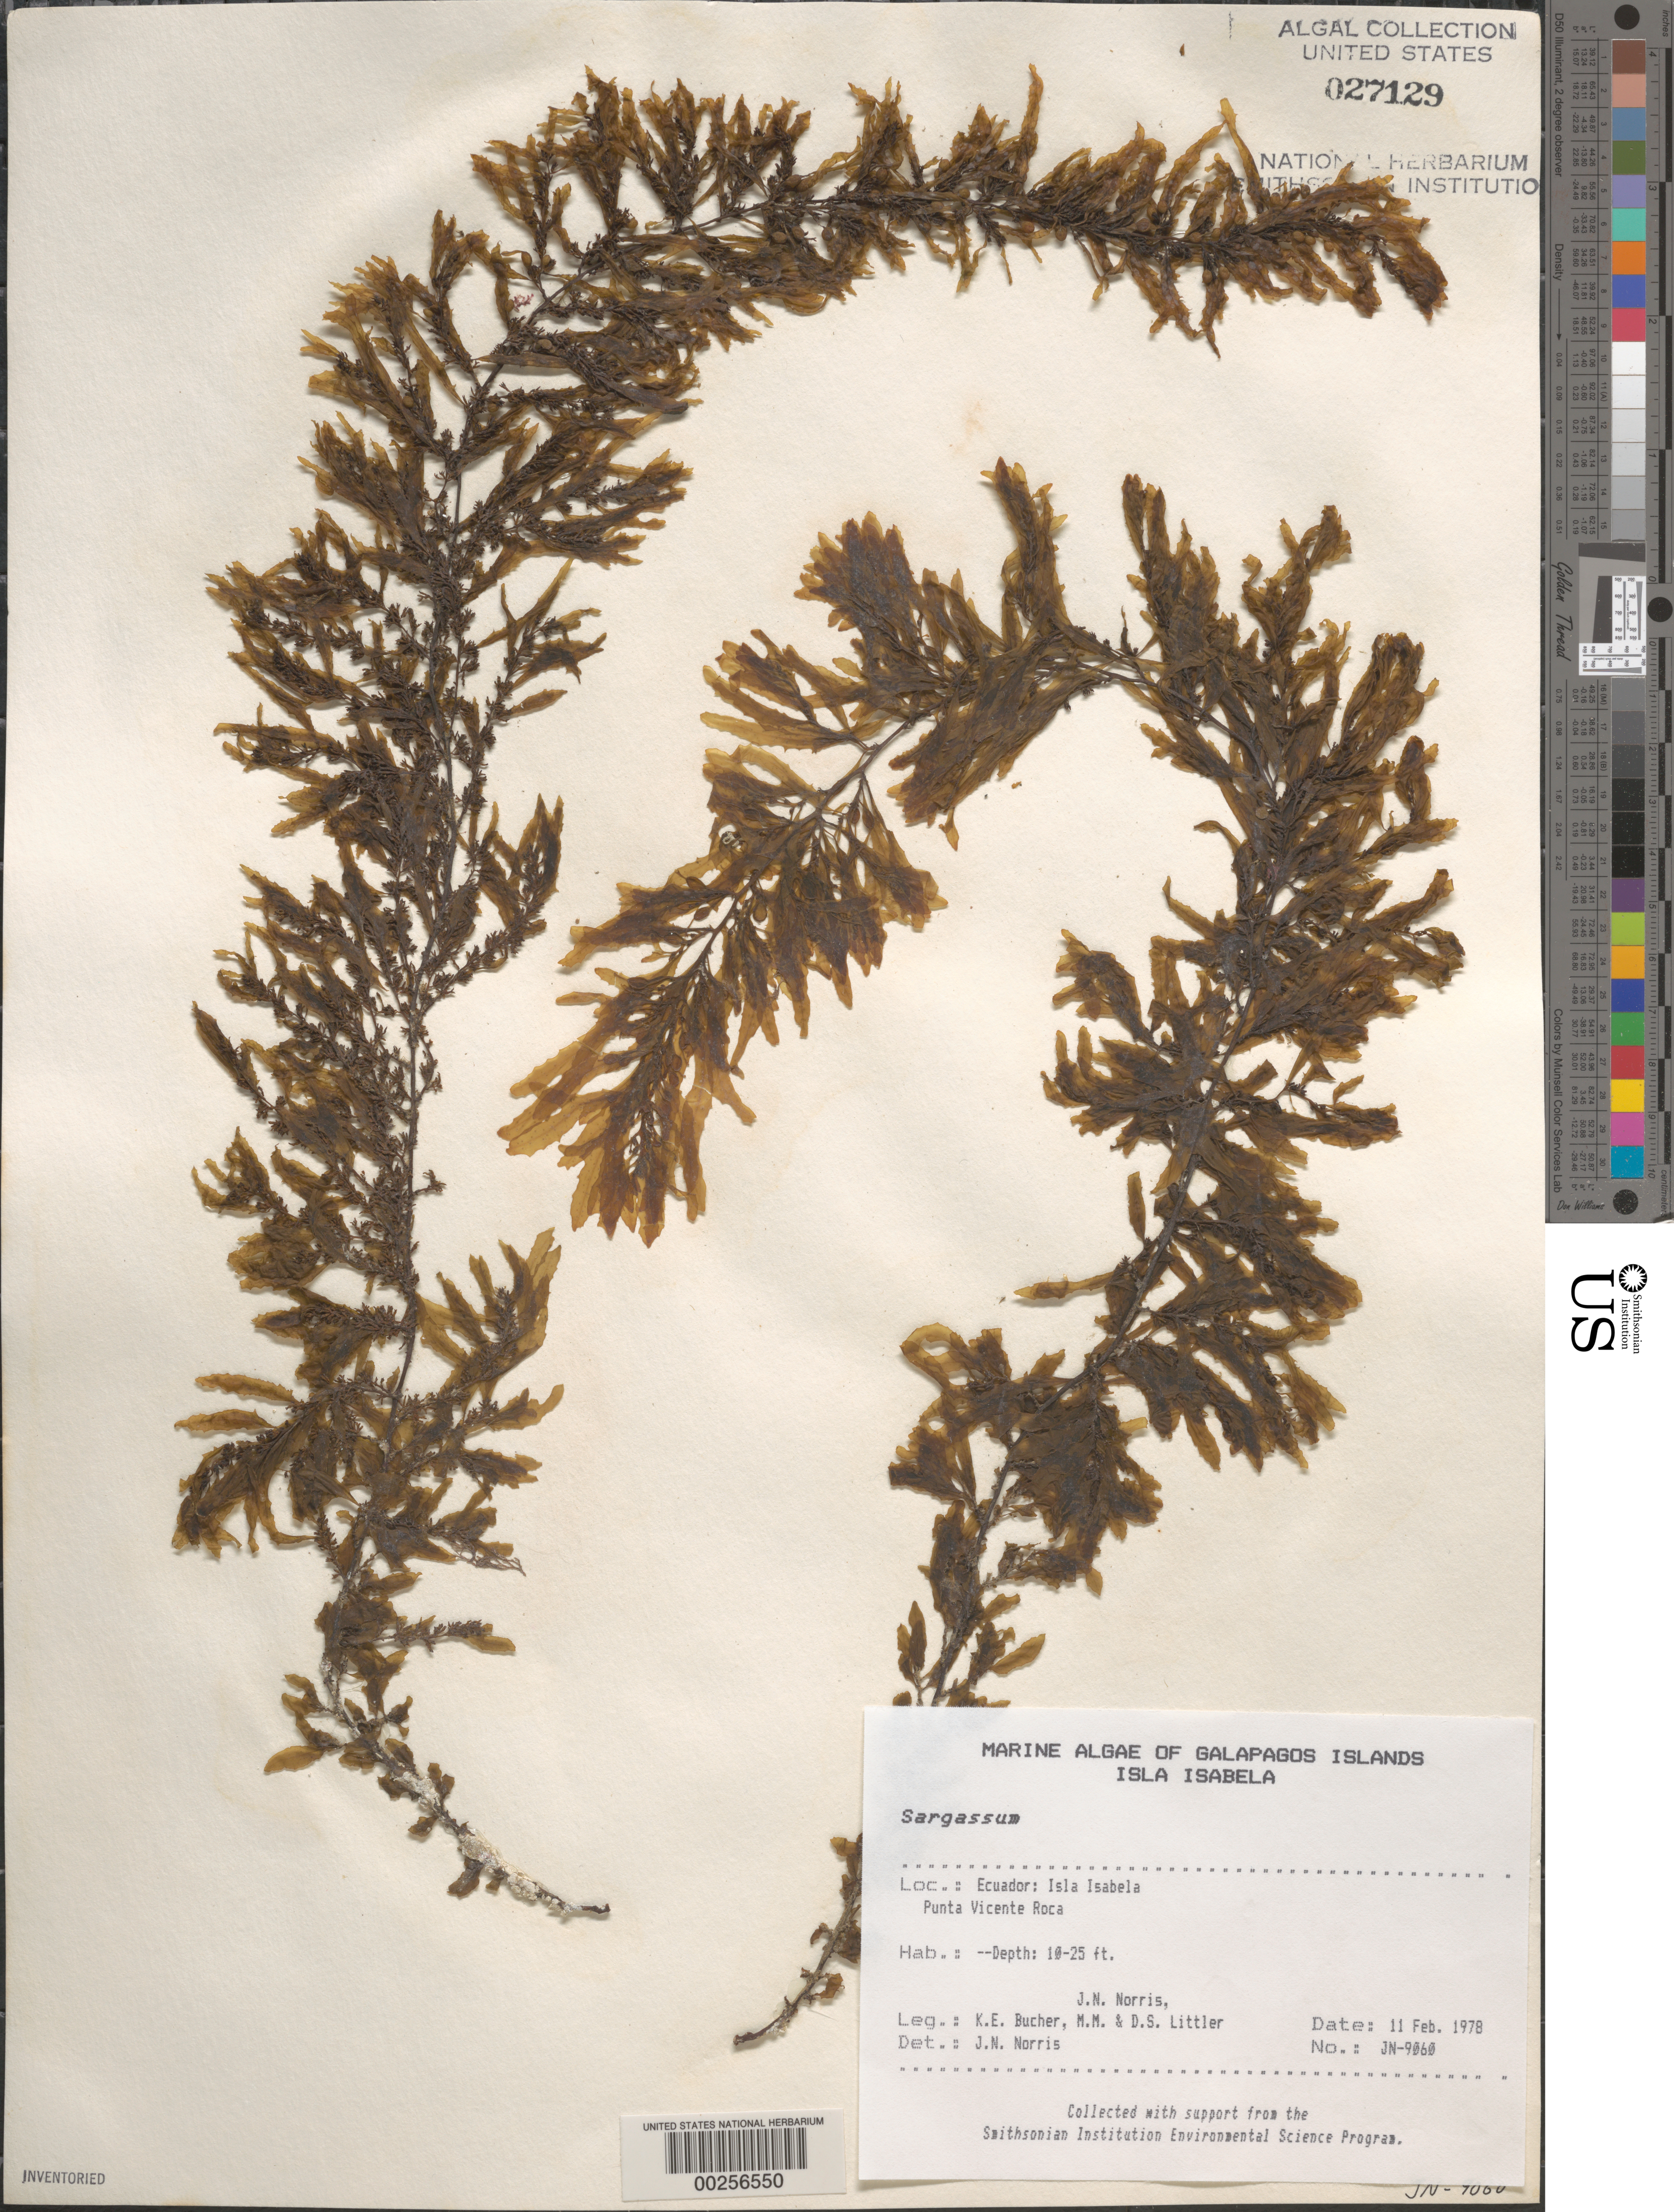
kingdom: Chromista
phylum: Ochrophyta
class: Phaeophyceae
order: Fucales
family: Sargassaceae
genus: Sargassum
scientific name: Sargassum sp.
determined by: Norris, James N.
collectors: J. N. Norris, K. E. Bucher, M. M. Littler & D. S. Littler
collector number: JN-9060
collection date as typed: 11 Feb 1978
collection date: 1978-02-11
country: Ecuador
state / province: Colón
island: Isabela [Albemarle]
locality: Punta Vicente Roca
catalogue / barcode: US 27129